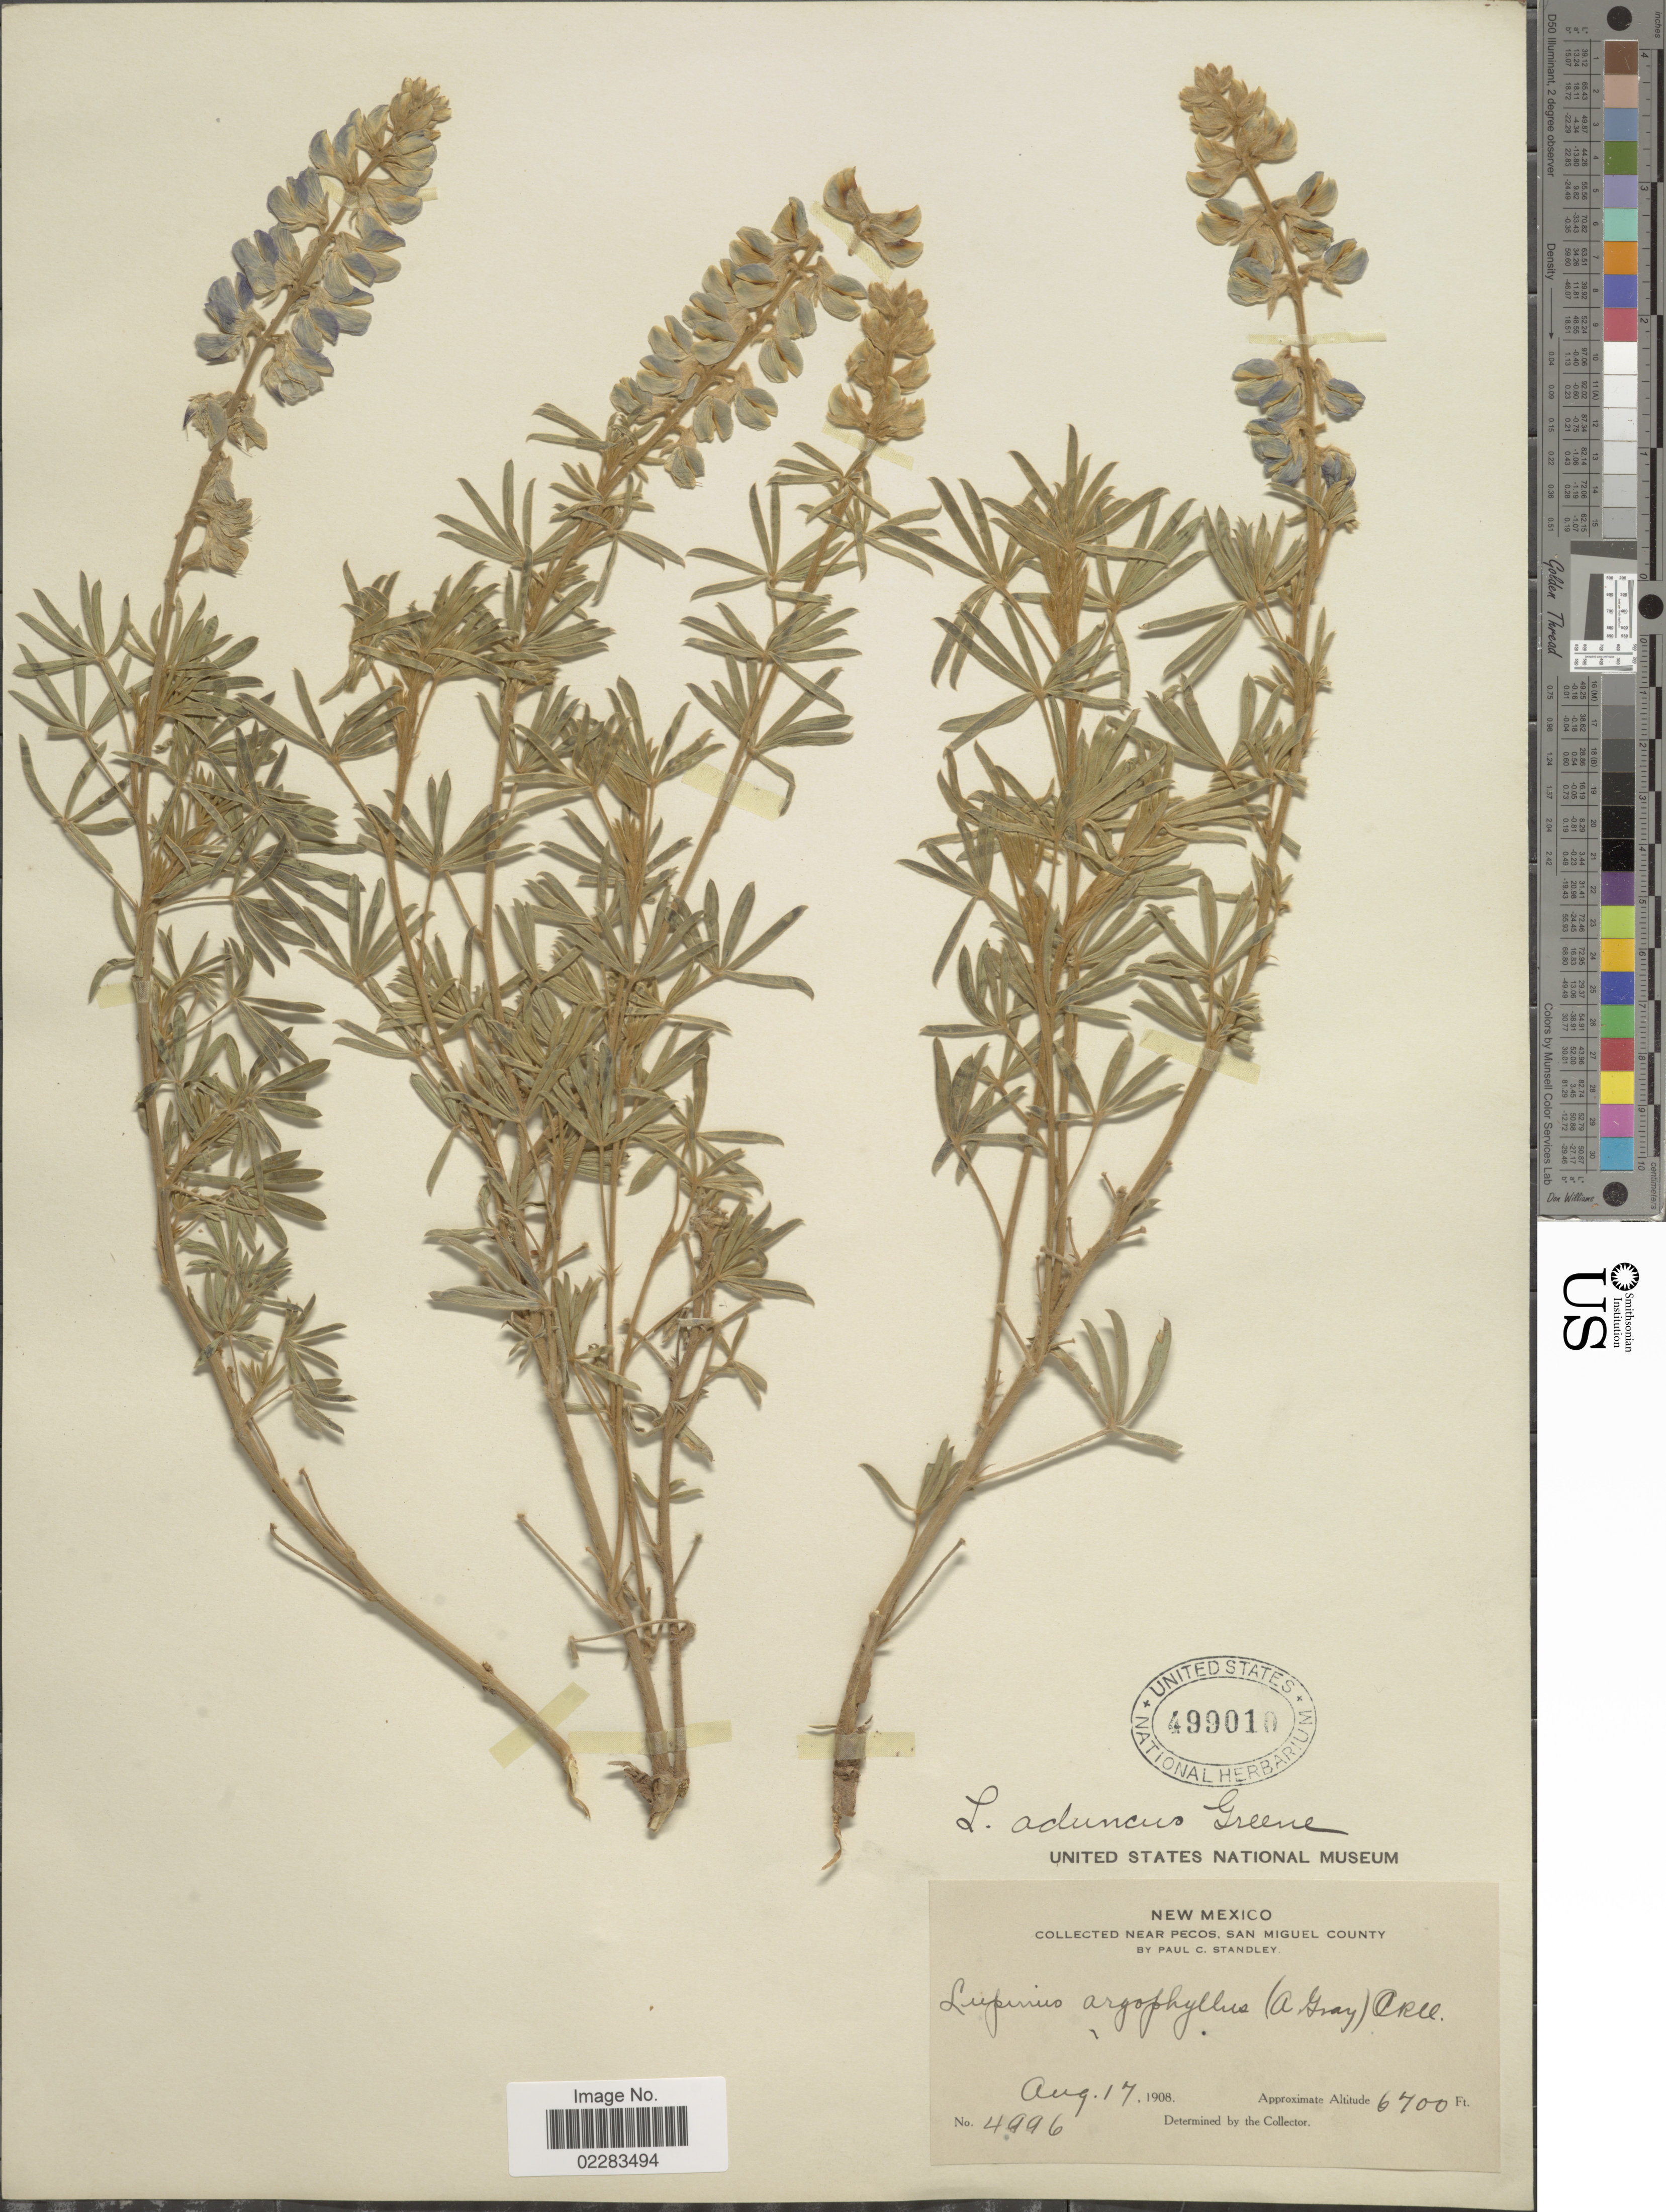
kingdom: Plantae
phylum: Tracheophyta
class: Magnoliopsida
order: Fabales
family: Fabaceae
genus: Lupinus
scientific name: Lupinus aduncus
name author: Greene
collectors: P. C. Standley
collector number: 4996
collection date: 1908-08-17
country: United States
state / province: New Mexico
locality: Near Pecos, San Miguel County.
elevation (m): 2042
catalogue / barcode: US 499010